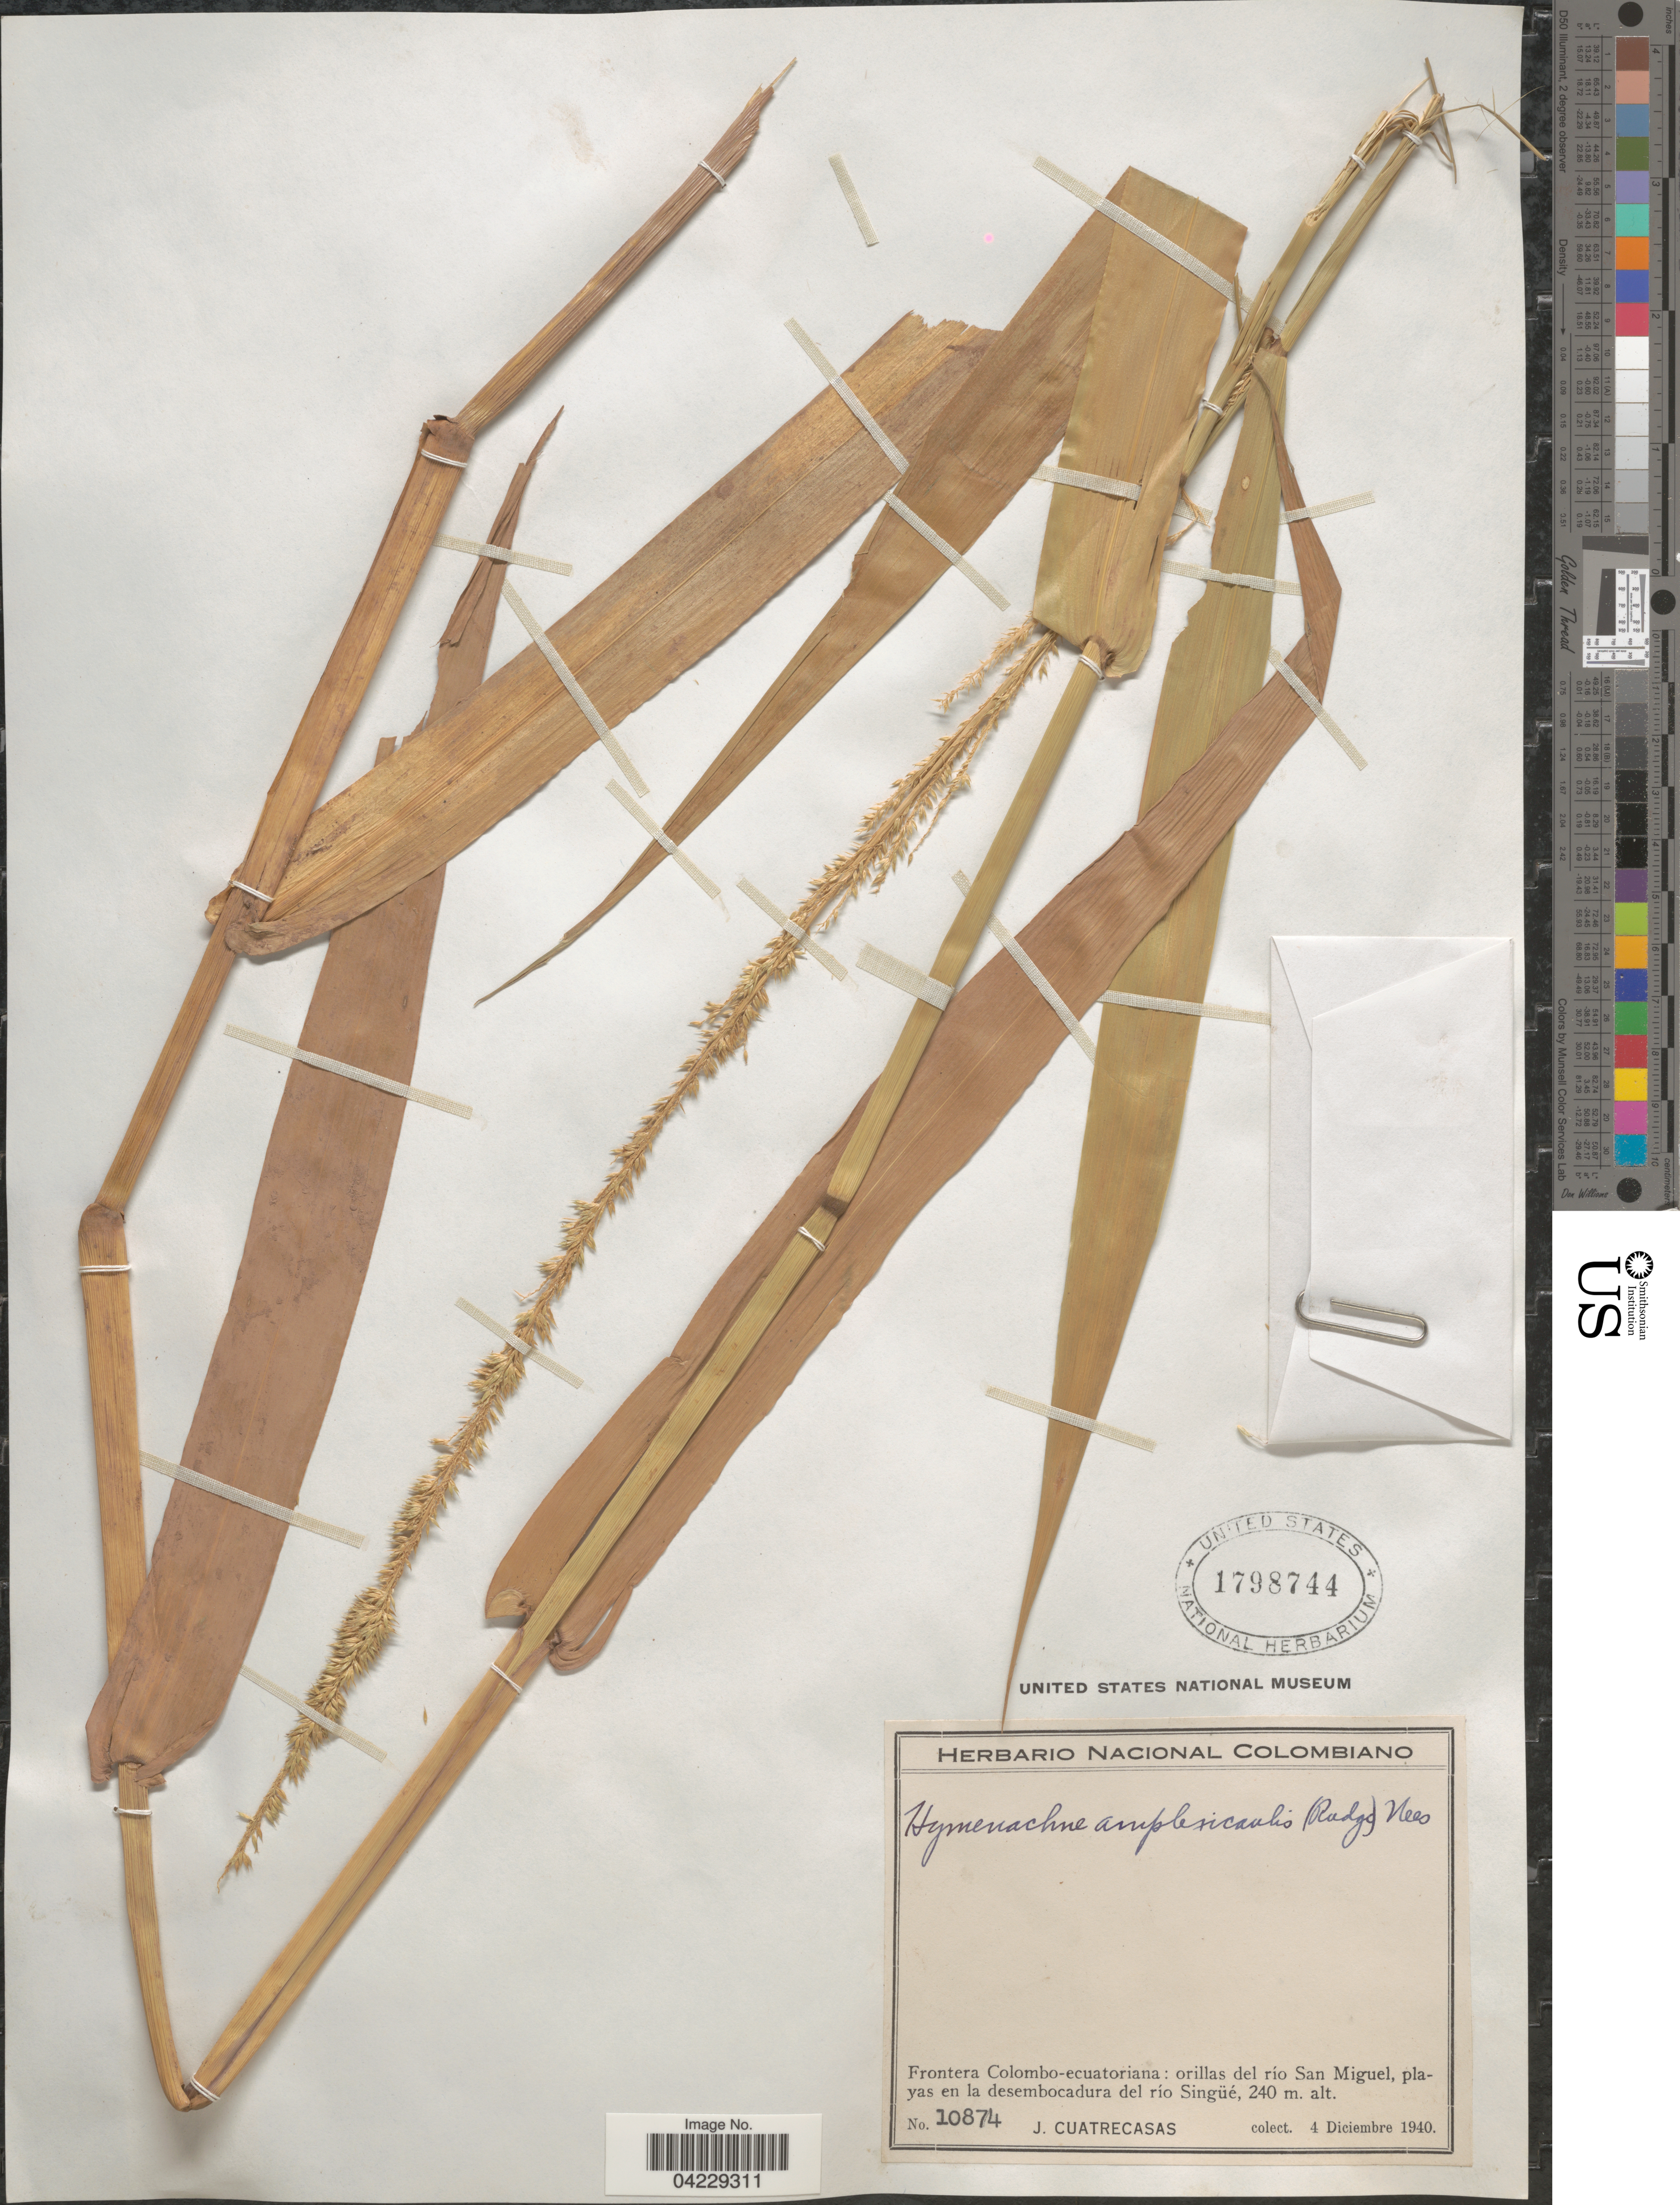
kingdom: Plantae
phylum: Tracheophyta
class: Liliopsida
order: Poales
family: Poaceae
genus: Hymenachne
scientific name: Hymenachne amplexicaulis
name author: (Rudge) Nees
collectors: J. Cuatrecasas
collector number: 10874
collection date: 1940-12-04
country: Colombia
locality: Frontera Colombo-ecuatoriana: orillas del río San Miguel, playas en la desembocadura del río Singüé.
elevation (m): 240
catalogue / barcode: US 1798744